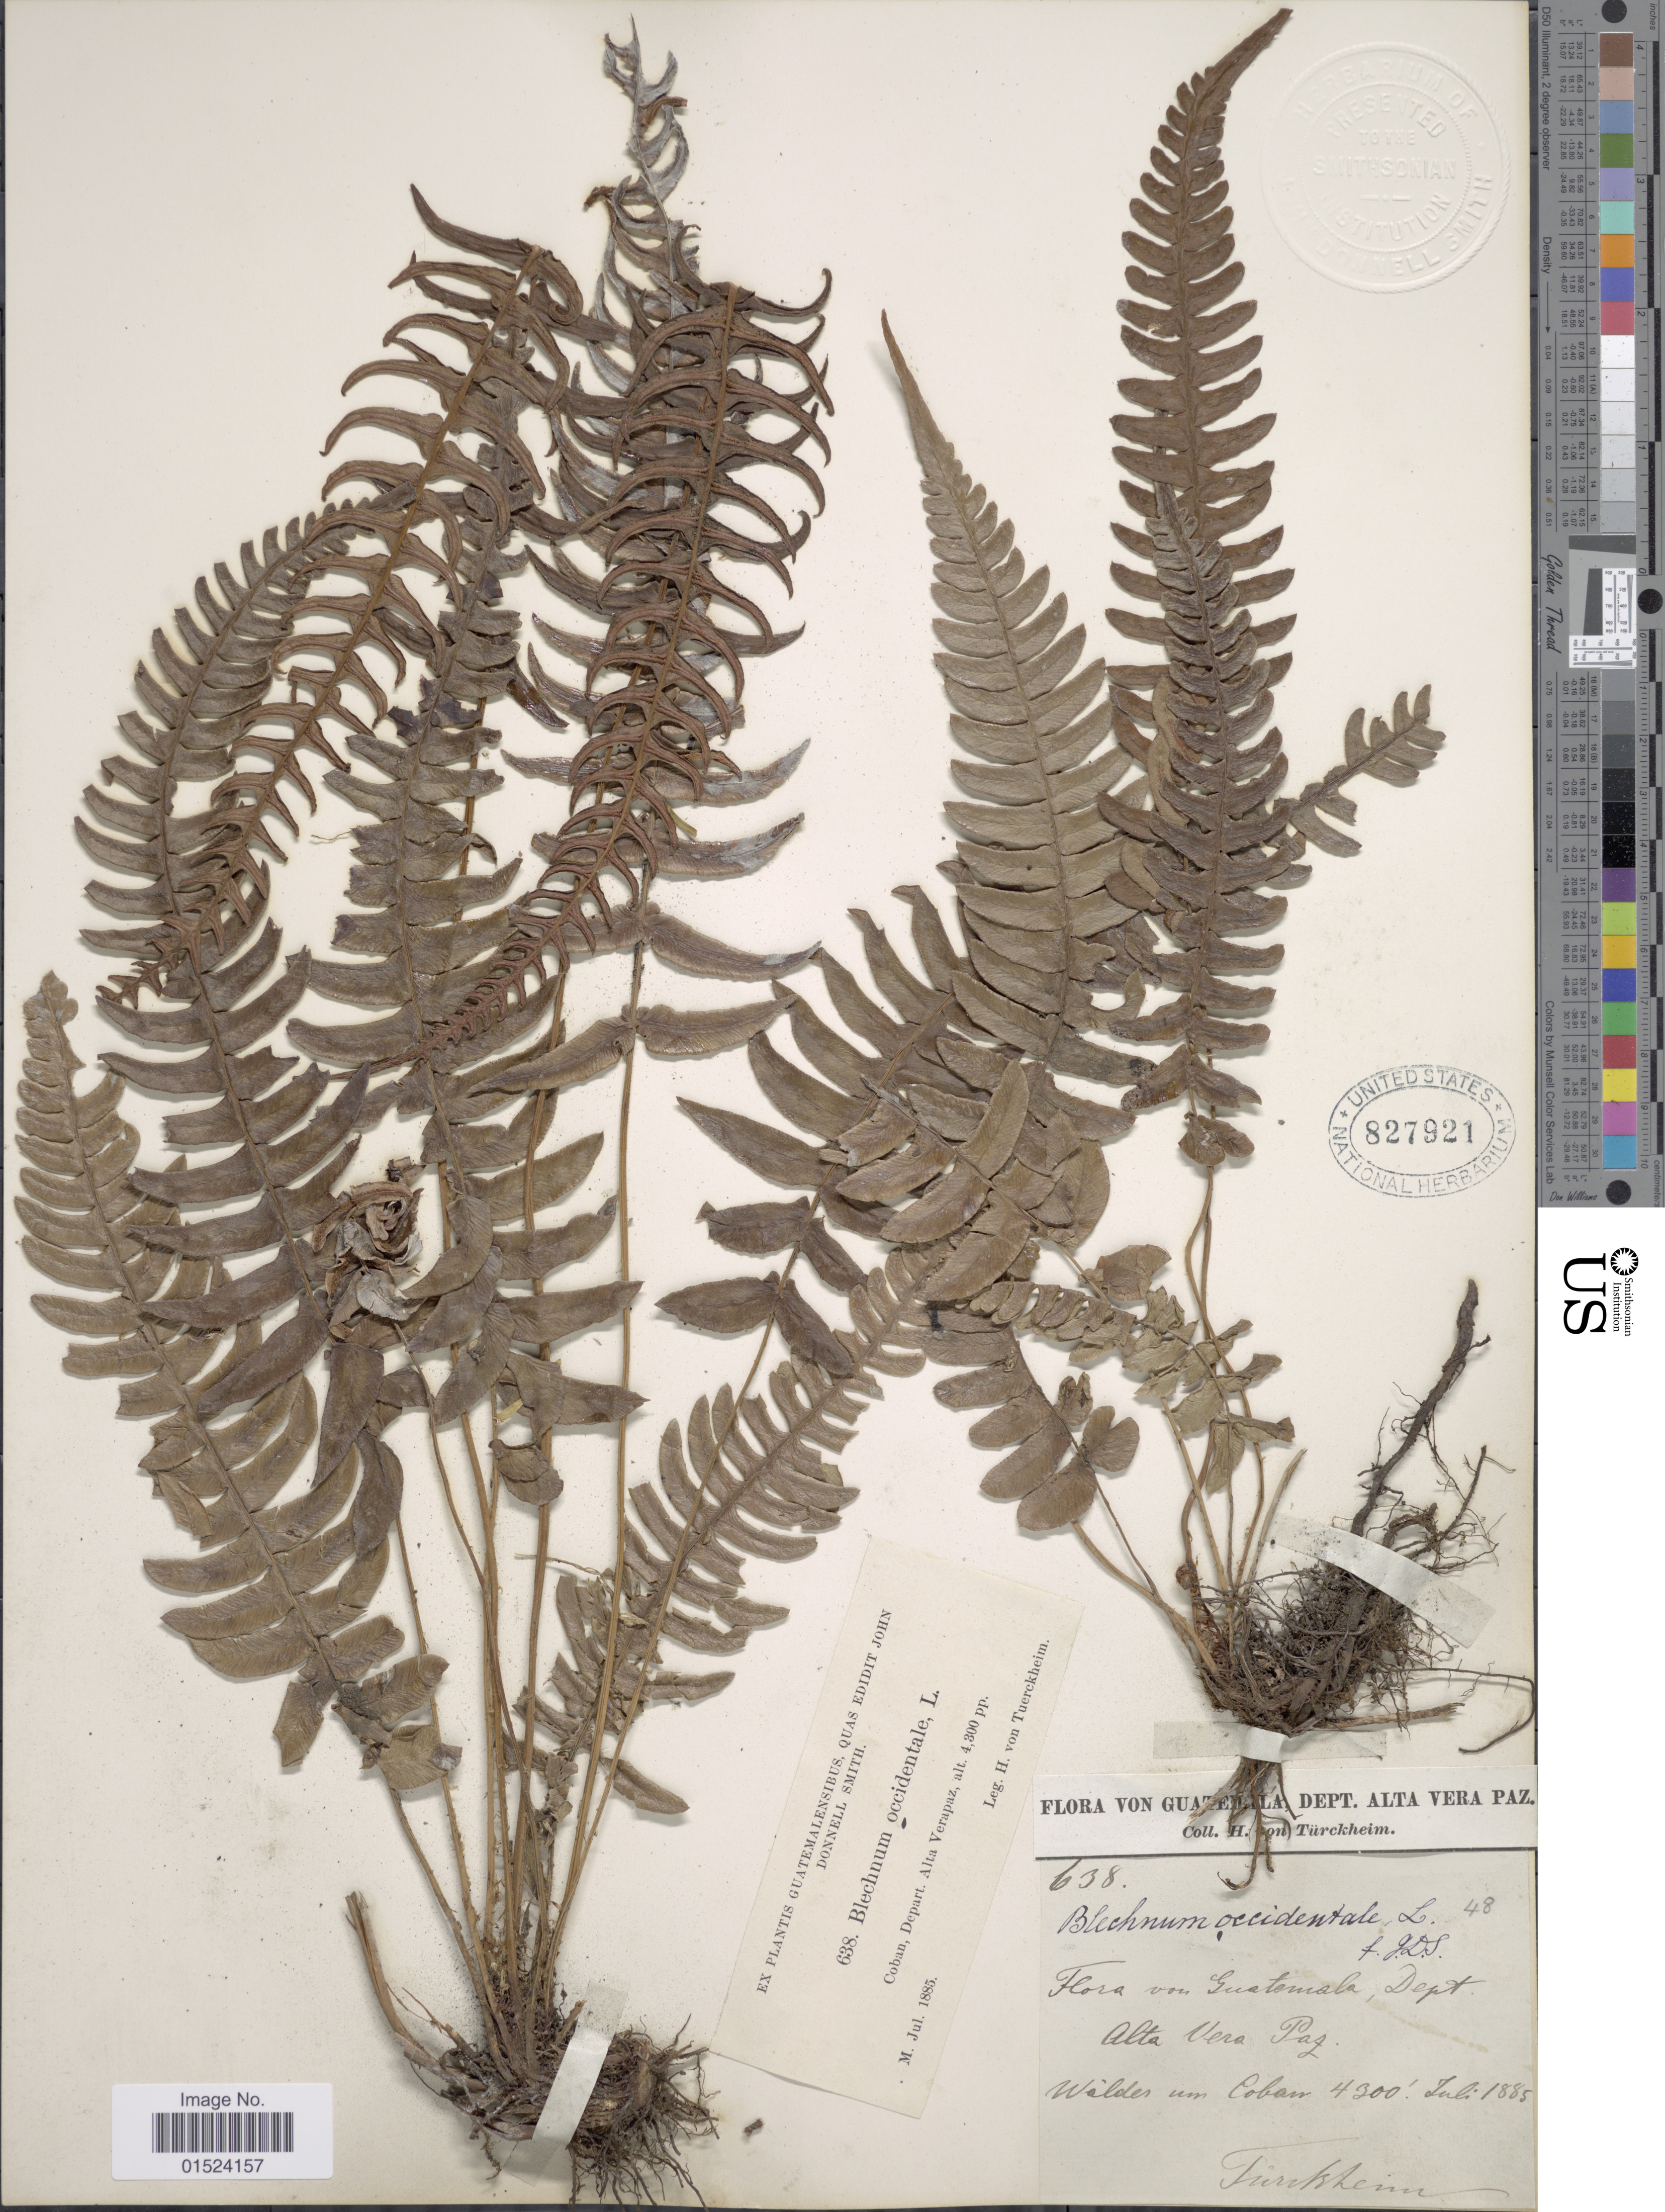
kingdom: Plantae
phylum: Tracheophyta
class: Polypodiopsida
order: Polypodiales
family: Blechnaceae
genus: Blechnum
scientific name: Blechnum occidentale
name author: L.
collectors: H. von Türckheim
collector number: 638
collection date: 1885-07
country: Guatemala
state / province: Alta Verapaz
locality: Coban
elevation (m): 1311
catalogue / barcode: US 827921